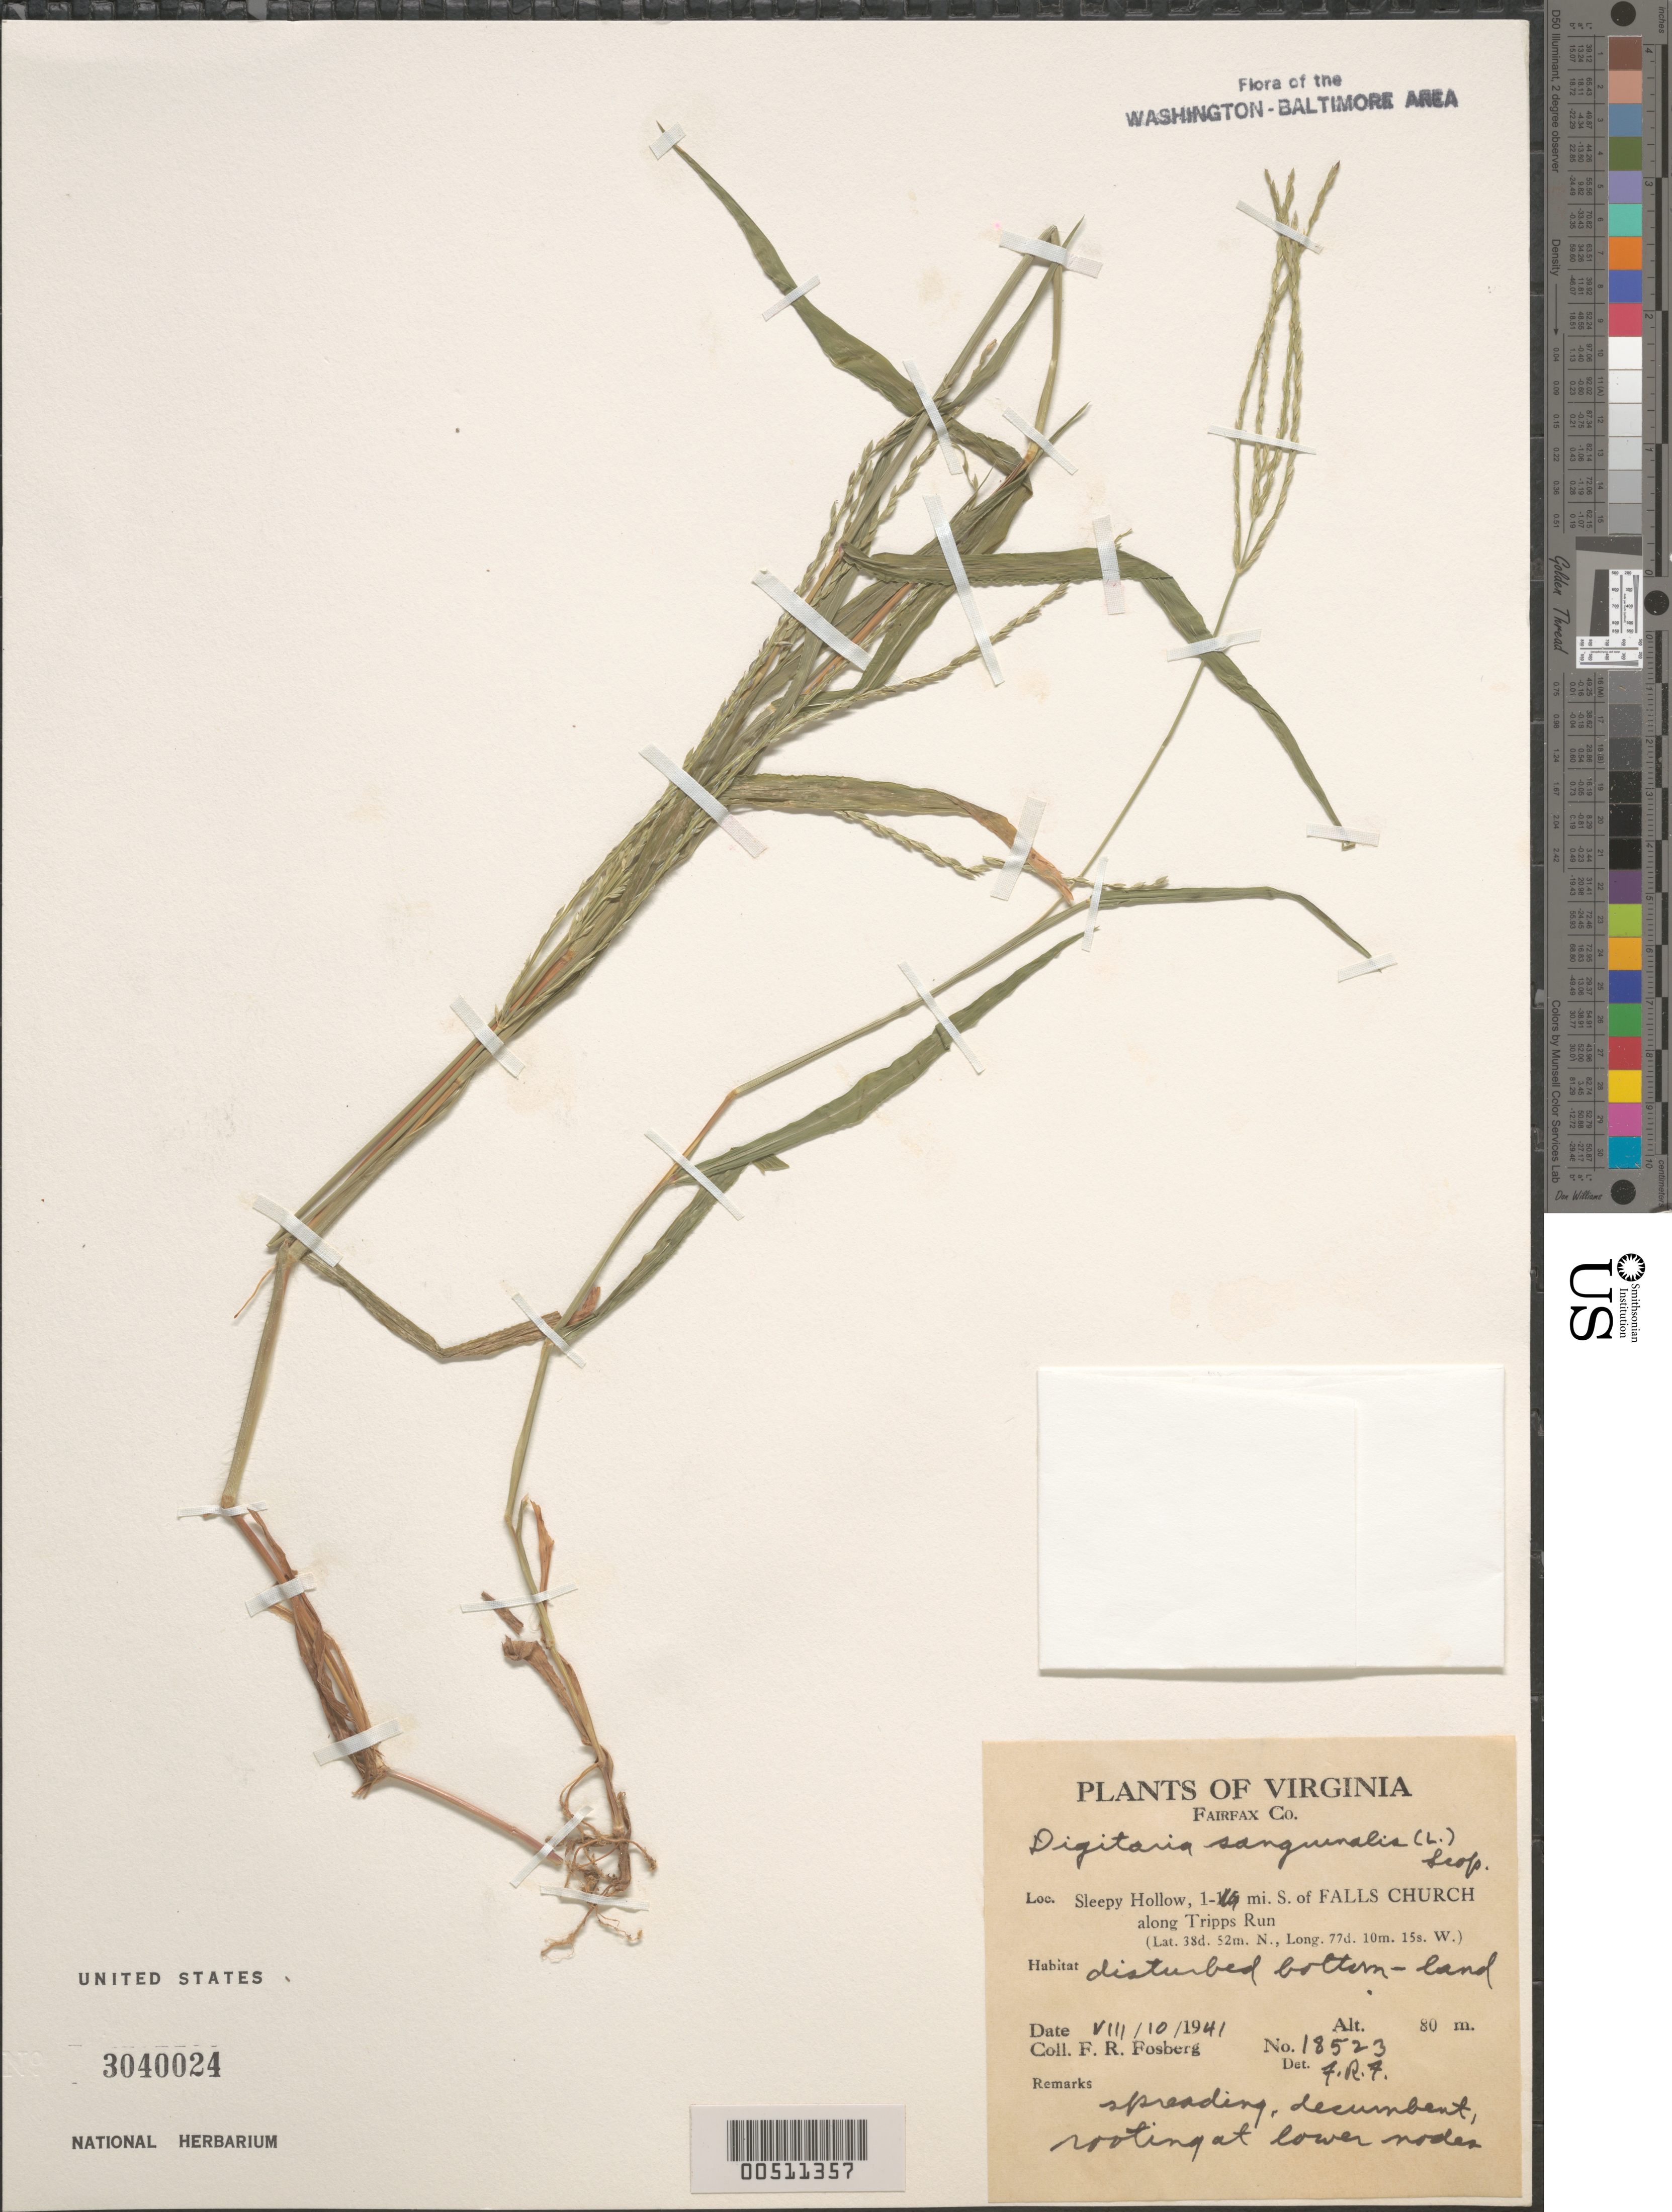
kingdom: Plantae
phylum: Tracheophyta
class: Liliopsida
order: Poales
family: Poaceae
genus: Digitaria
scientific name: Digitaria sanguinalis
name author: (L.) Scop.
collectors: F. R. Fosberg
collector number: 18523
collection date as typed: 10 Aug 1941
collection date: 1941-08-10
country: United States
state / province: Virginia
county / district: Fairfax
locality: S of Falls Church, Sleepy Hollow, along Tripps Run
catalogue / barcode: US 3040024